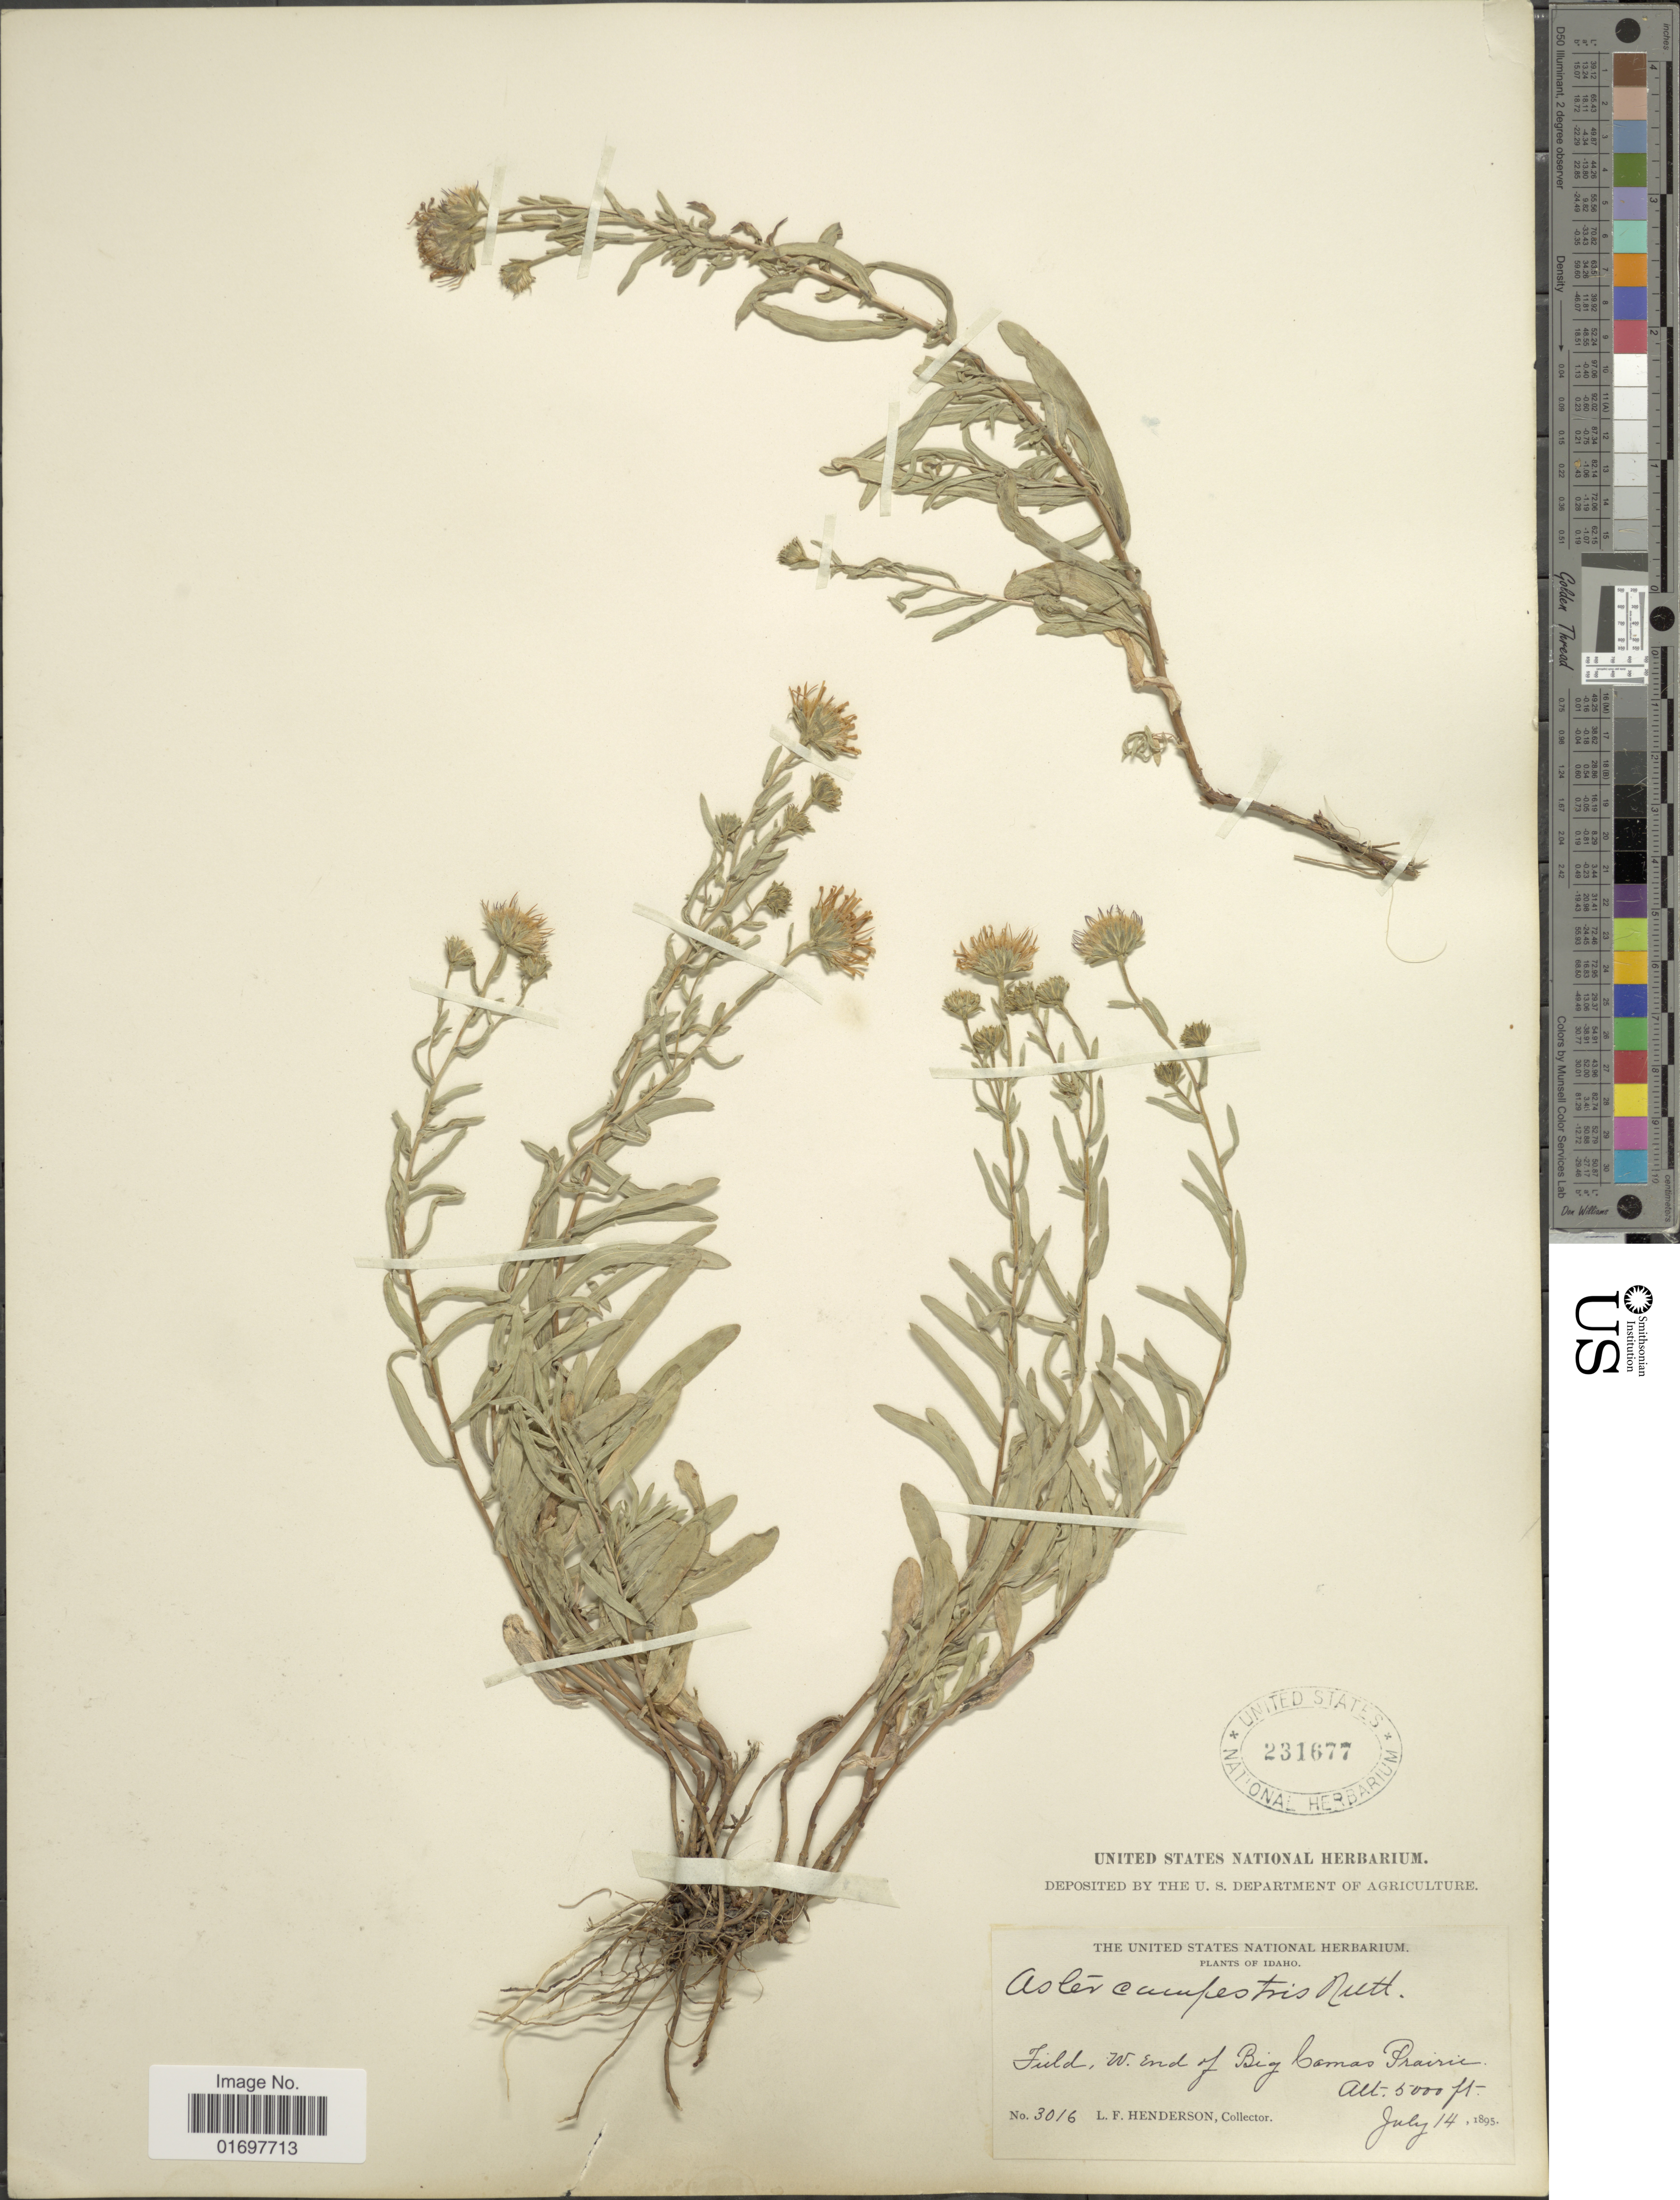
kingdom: Plantae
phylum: Tracheophyta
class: Magnoliopsida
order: Asterales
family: Asteraceae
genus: Symphyotrichum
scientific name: Symphyotrichum campestre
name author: (Nutt.) G.L. Nesom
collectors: L. Henderson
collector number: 3016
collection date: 1895-07-14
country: United States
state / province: Idaho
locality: Field, W. End of Big Camas Prairie.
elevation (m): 1524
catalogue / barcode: US 231677